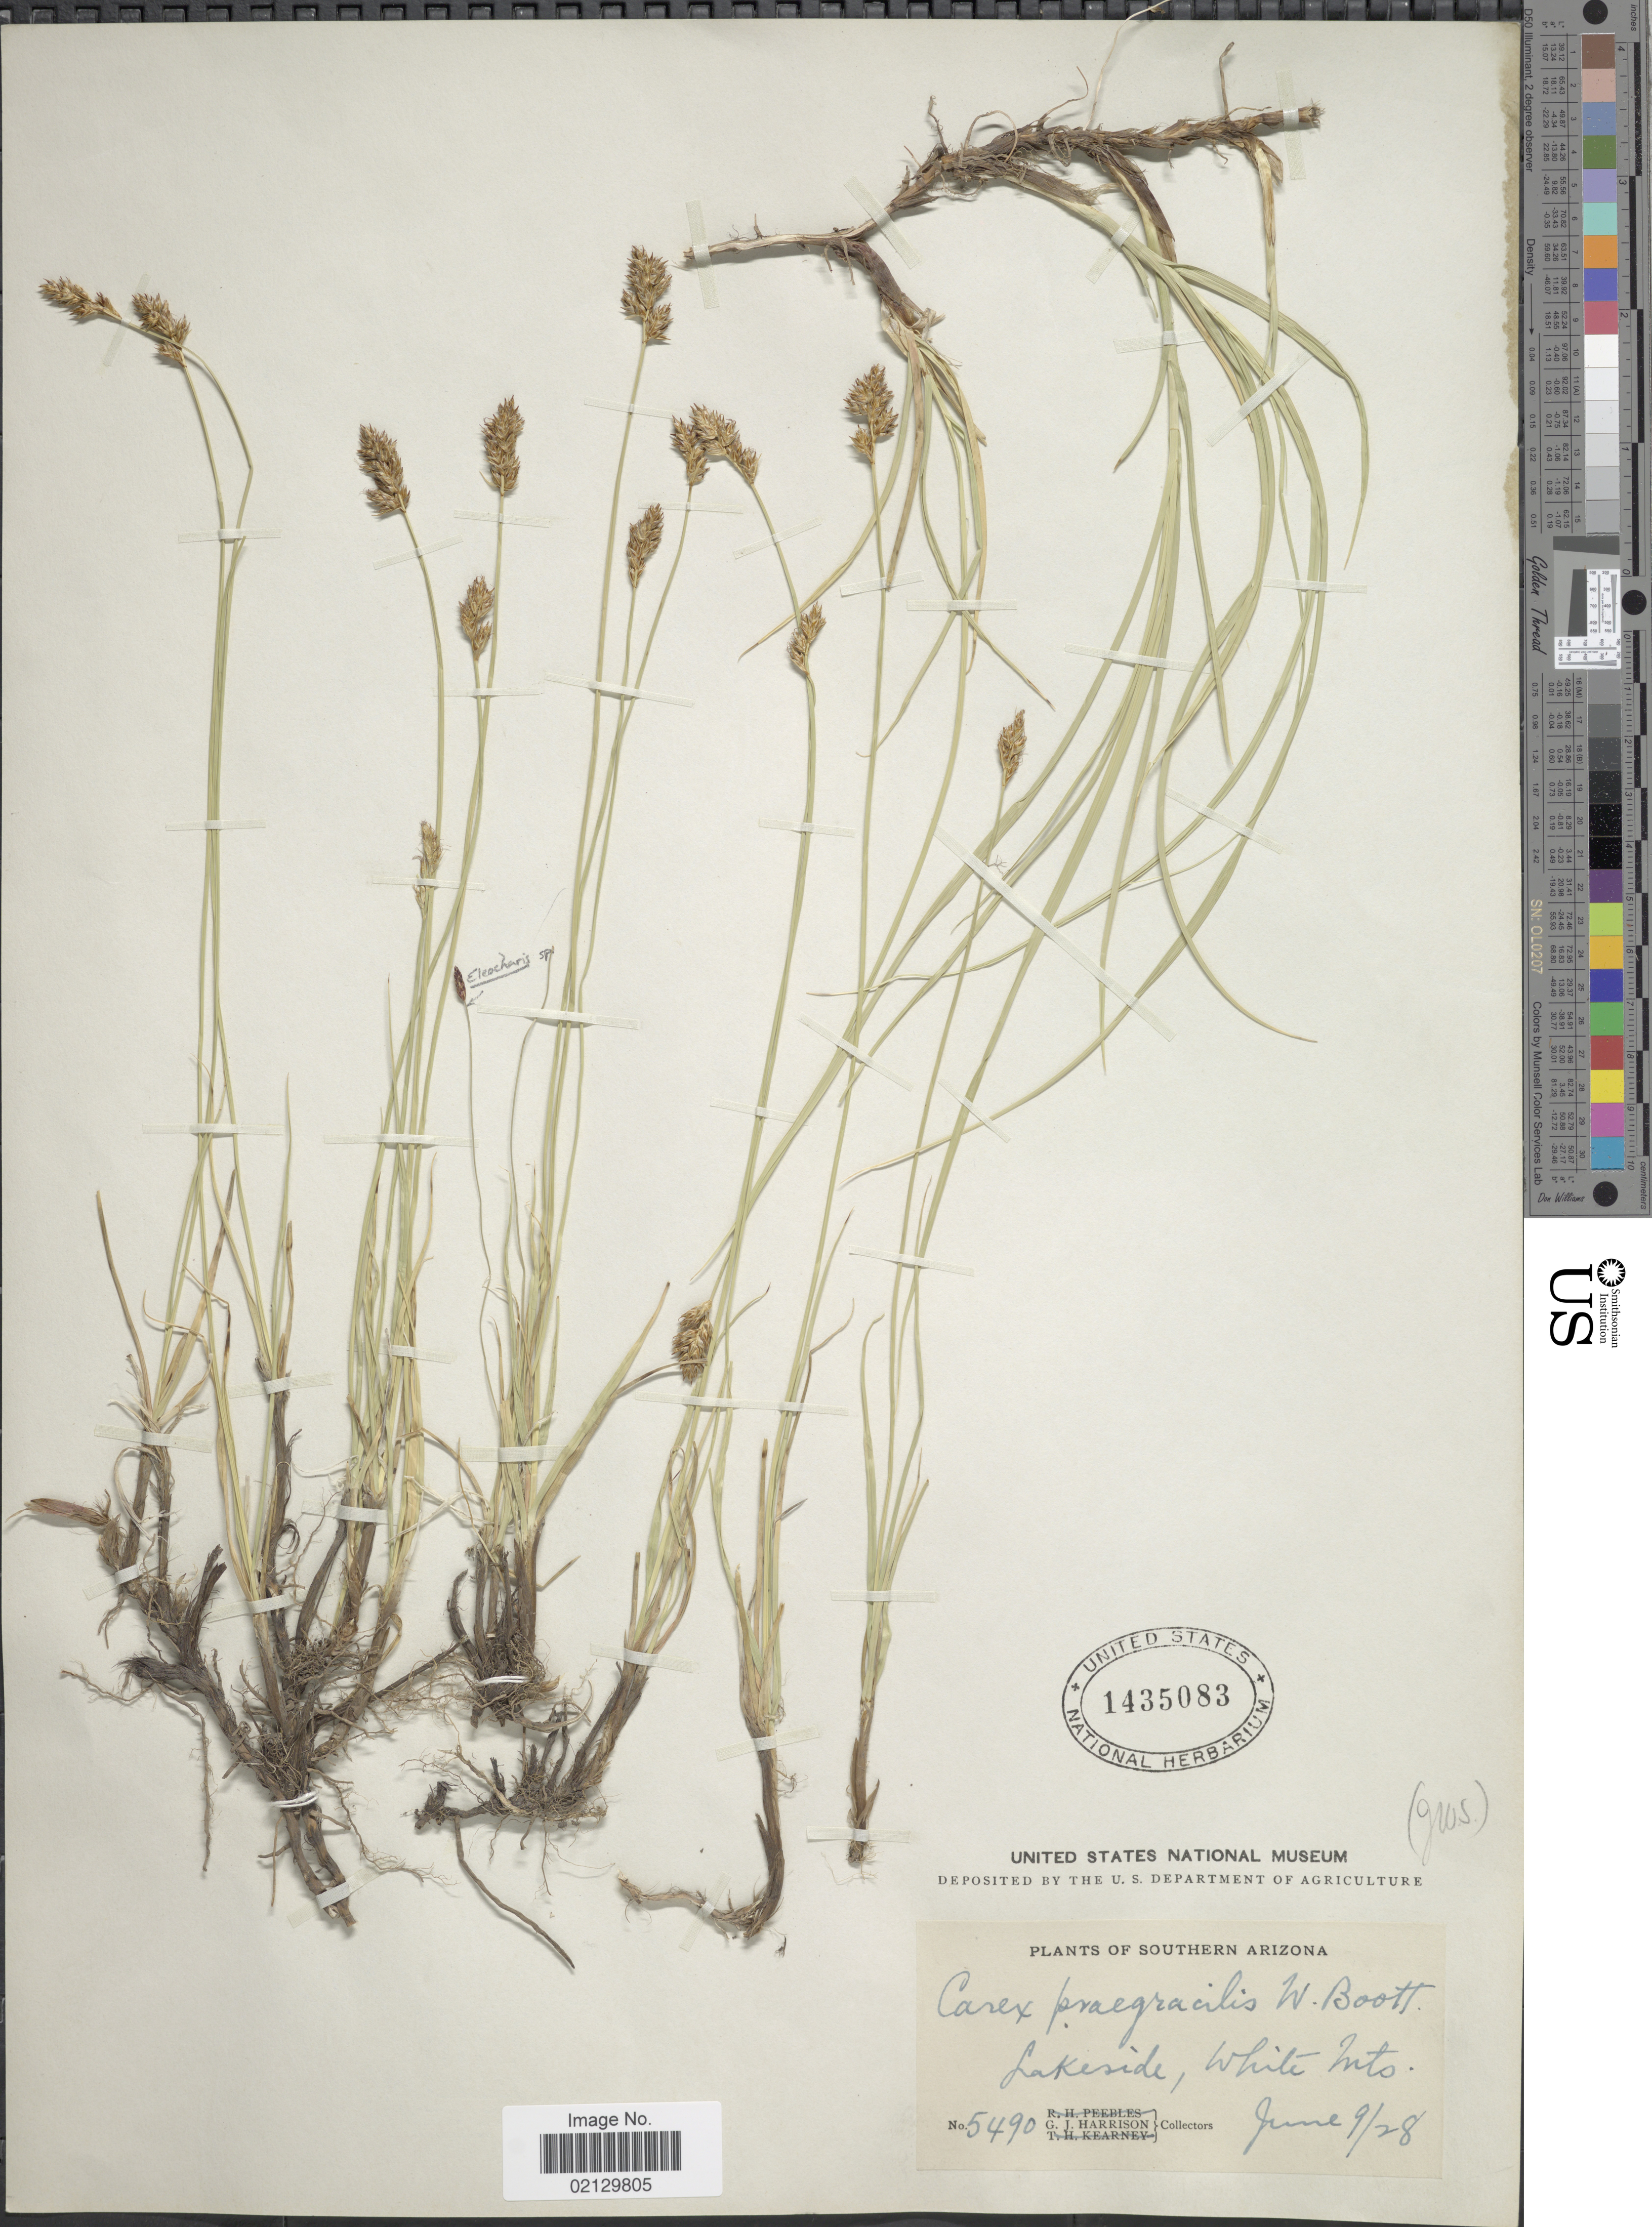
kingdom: Plantae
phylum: Tracheophyta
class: Liliopsida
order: Poales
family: Cyperaceae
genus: Carex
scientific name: Carex praegracilis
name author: W. Boott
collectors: G. J. Harrison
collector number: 5490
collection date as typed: Transcribed d/m/y: 9/6/28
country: United States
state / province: Arizona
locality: Southern Arizona. Lakeside, White Mts.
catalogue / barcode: US 1435083